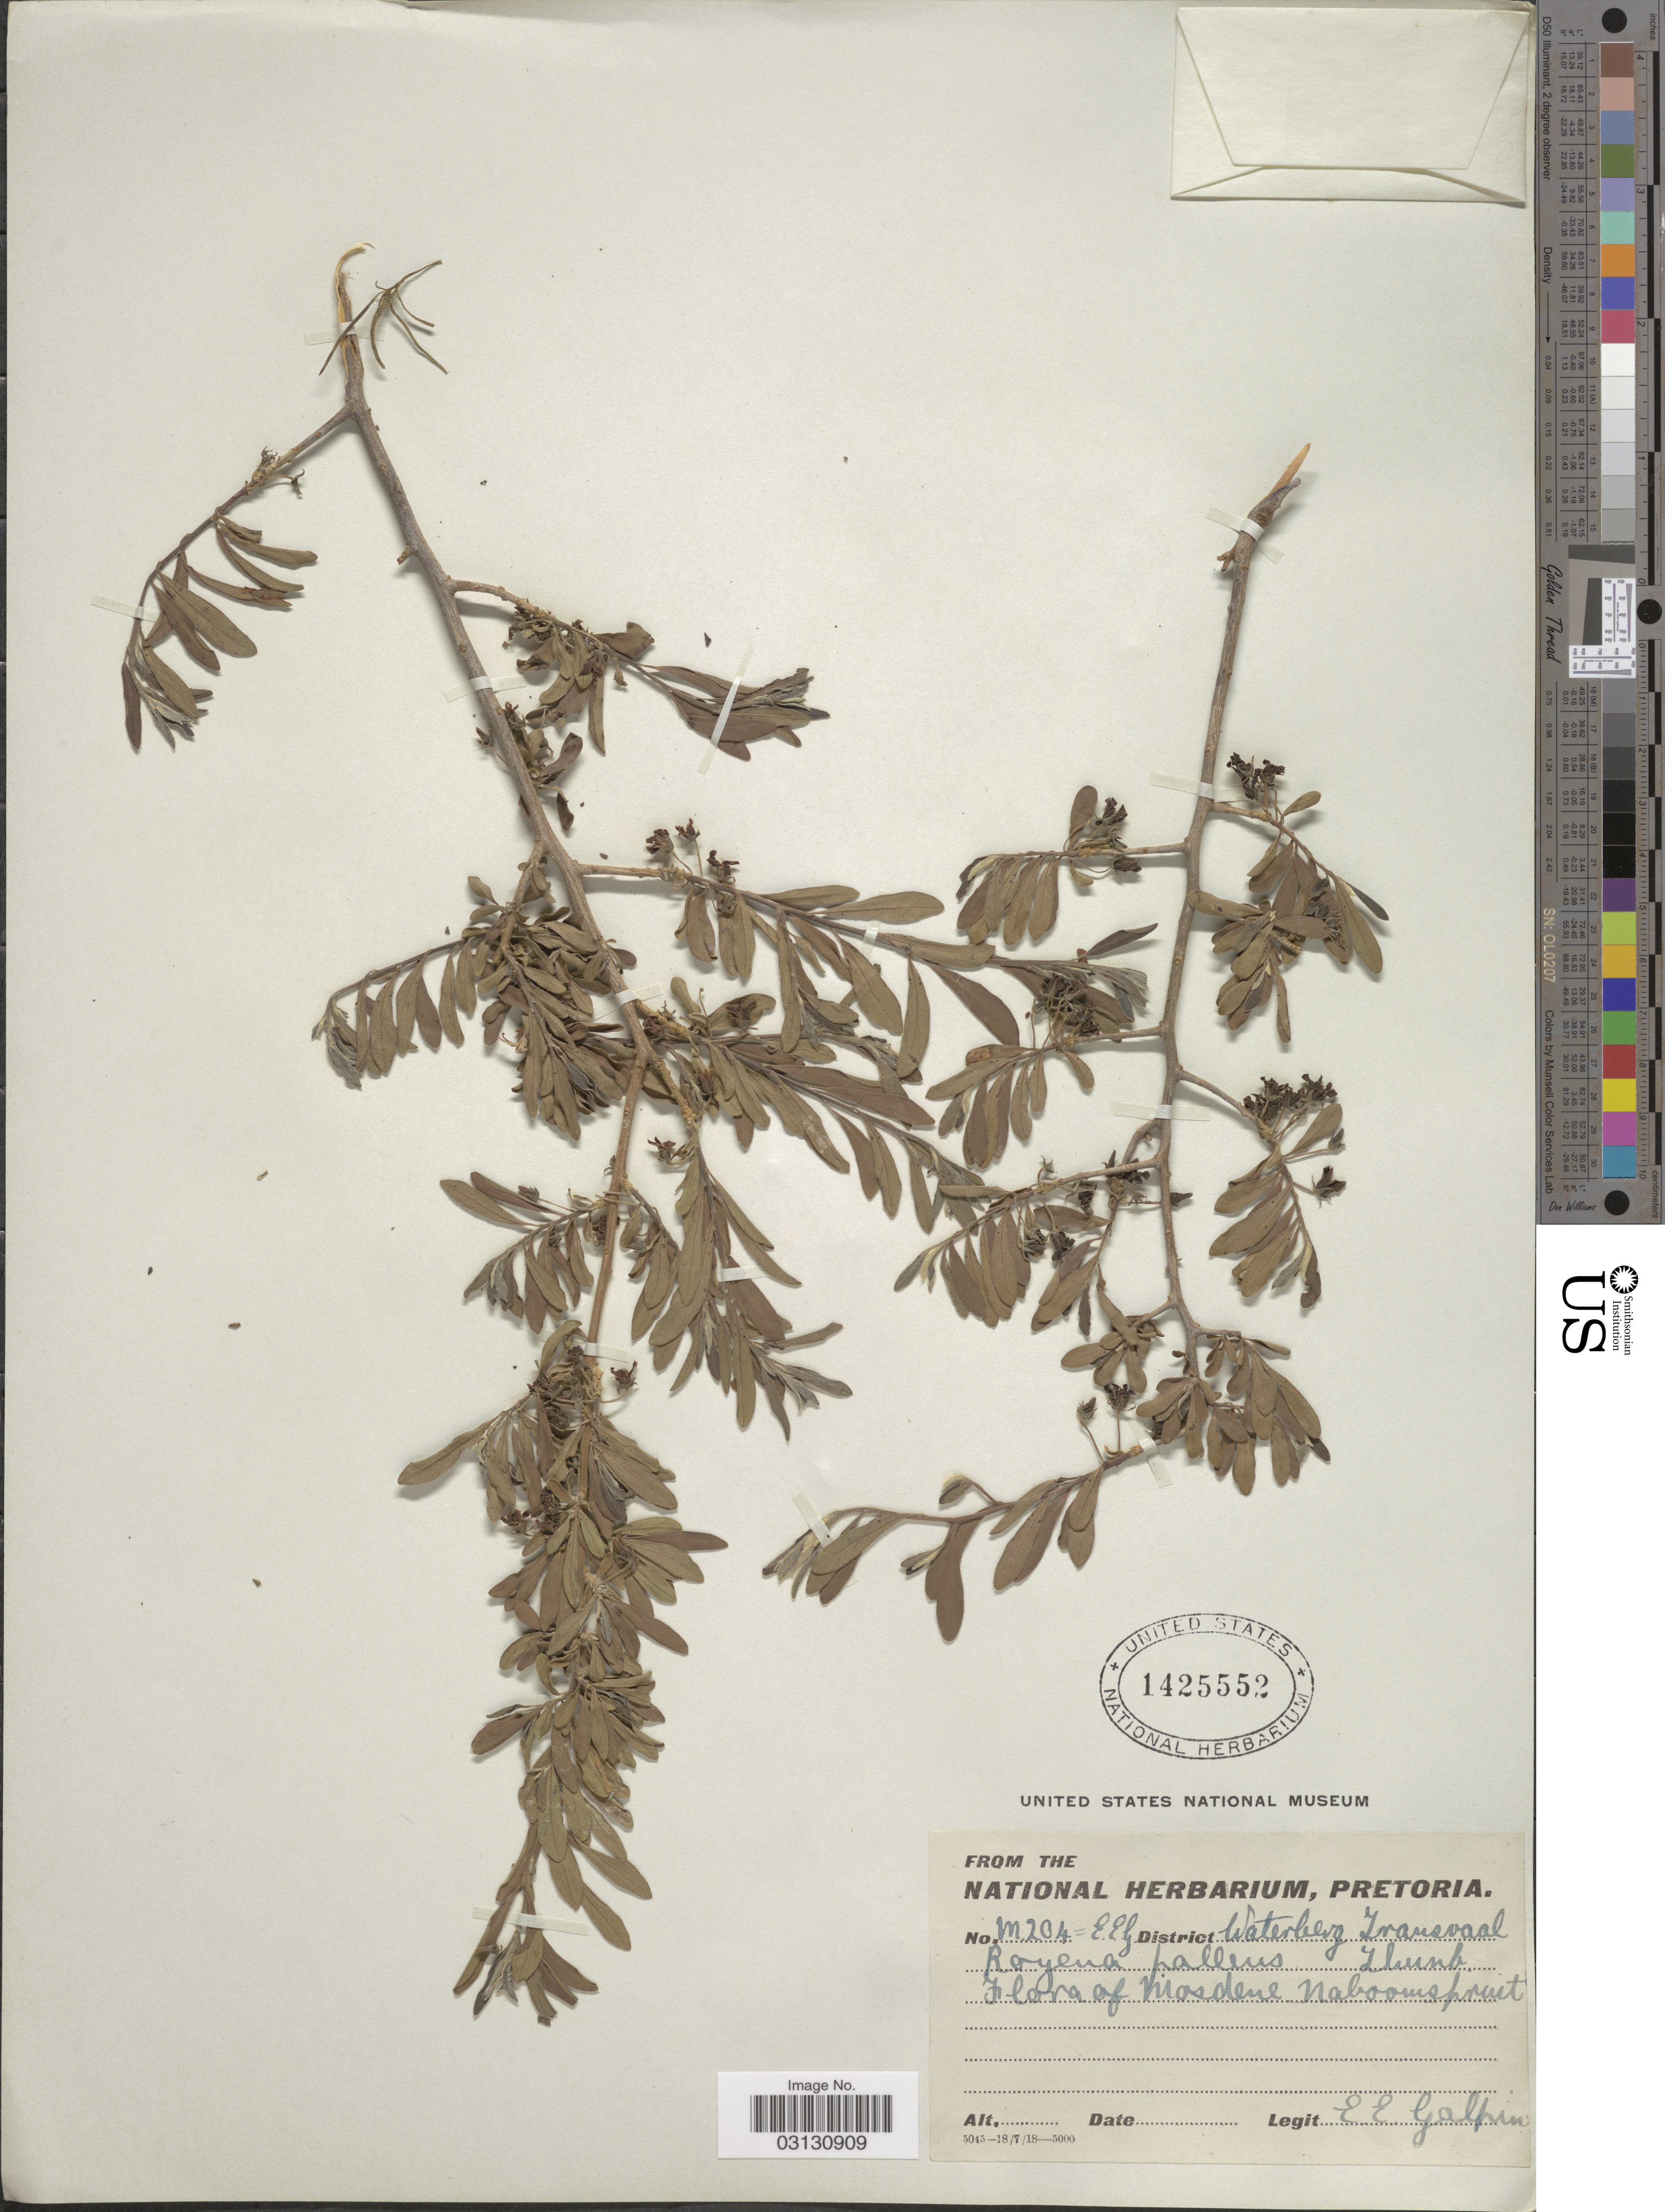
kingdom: Plantae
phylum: Tracheophyta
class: Magnoliopsida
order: Ericales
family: Ebenaceae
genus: Royena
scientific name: Royena pallens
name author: Thunb.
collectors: E. Galpin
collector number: M204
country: South Africa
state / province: Limpopo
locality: District Waterberg Transvaal, Mosdene Naboomspruit.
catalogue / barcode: US 1425552